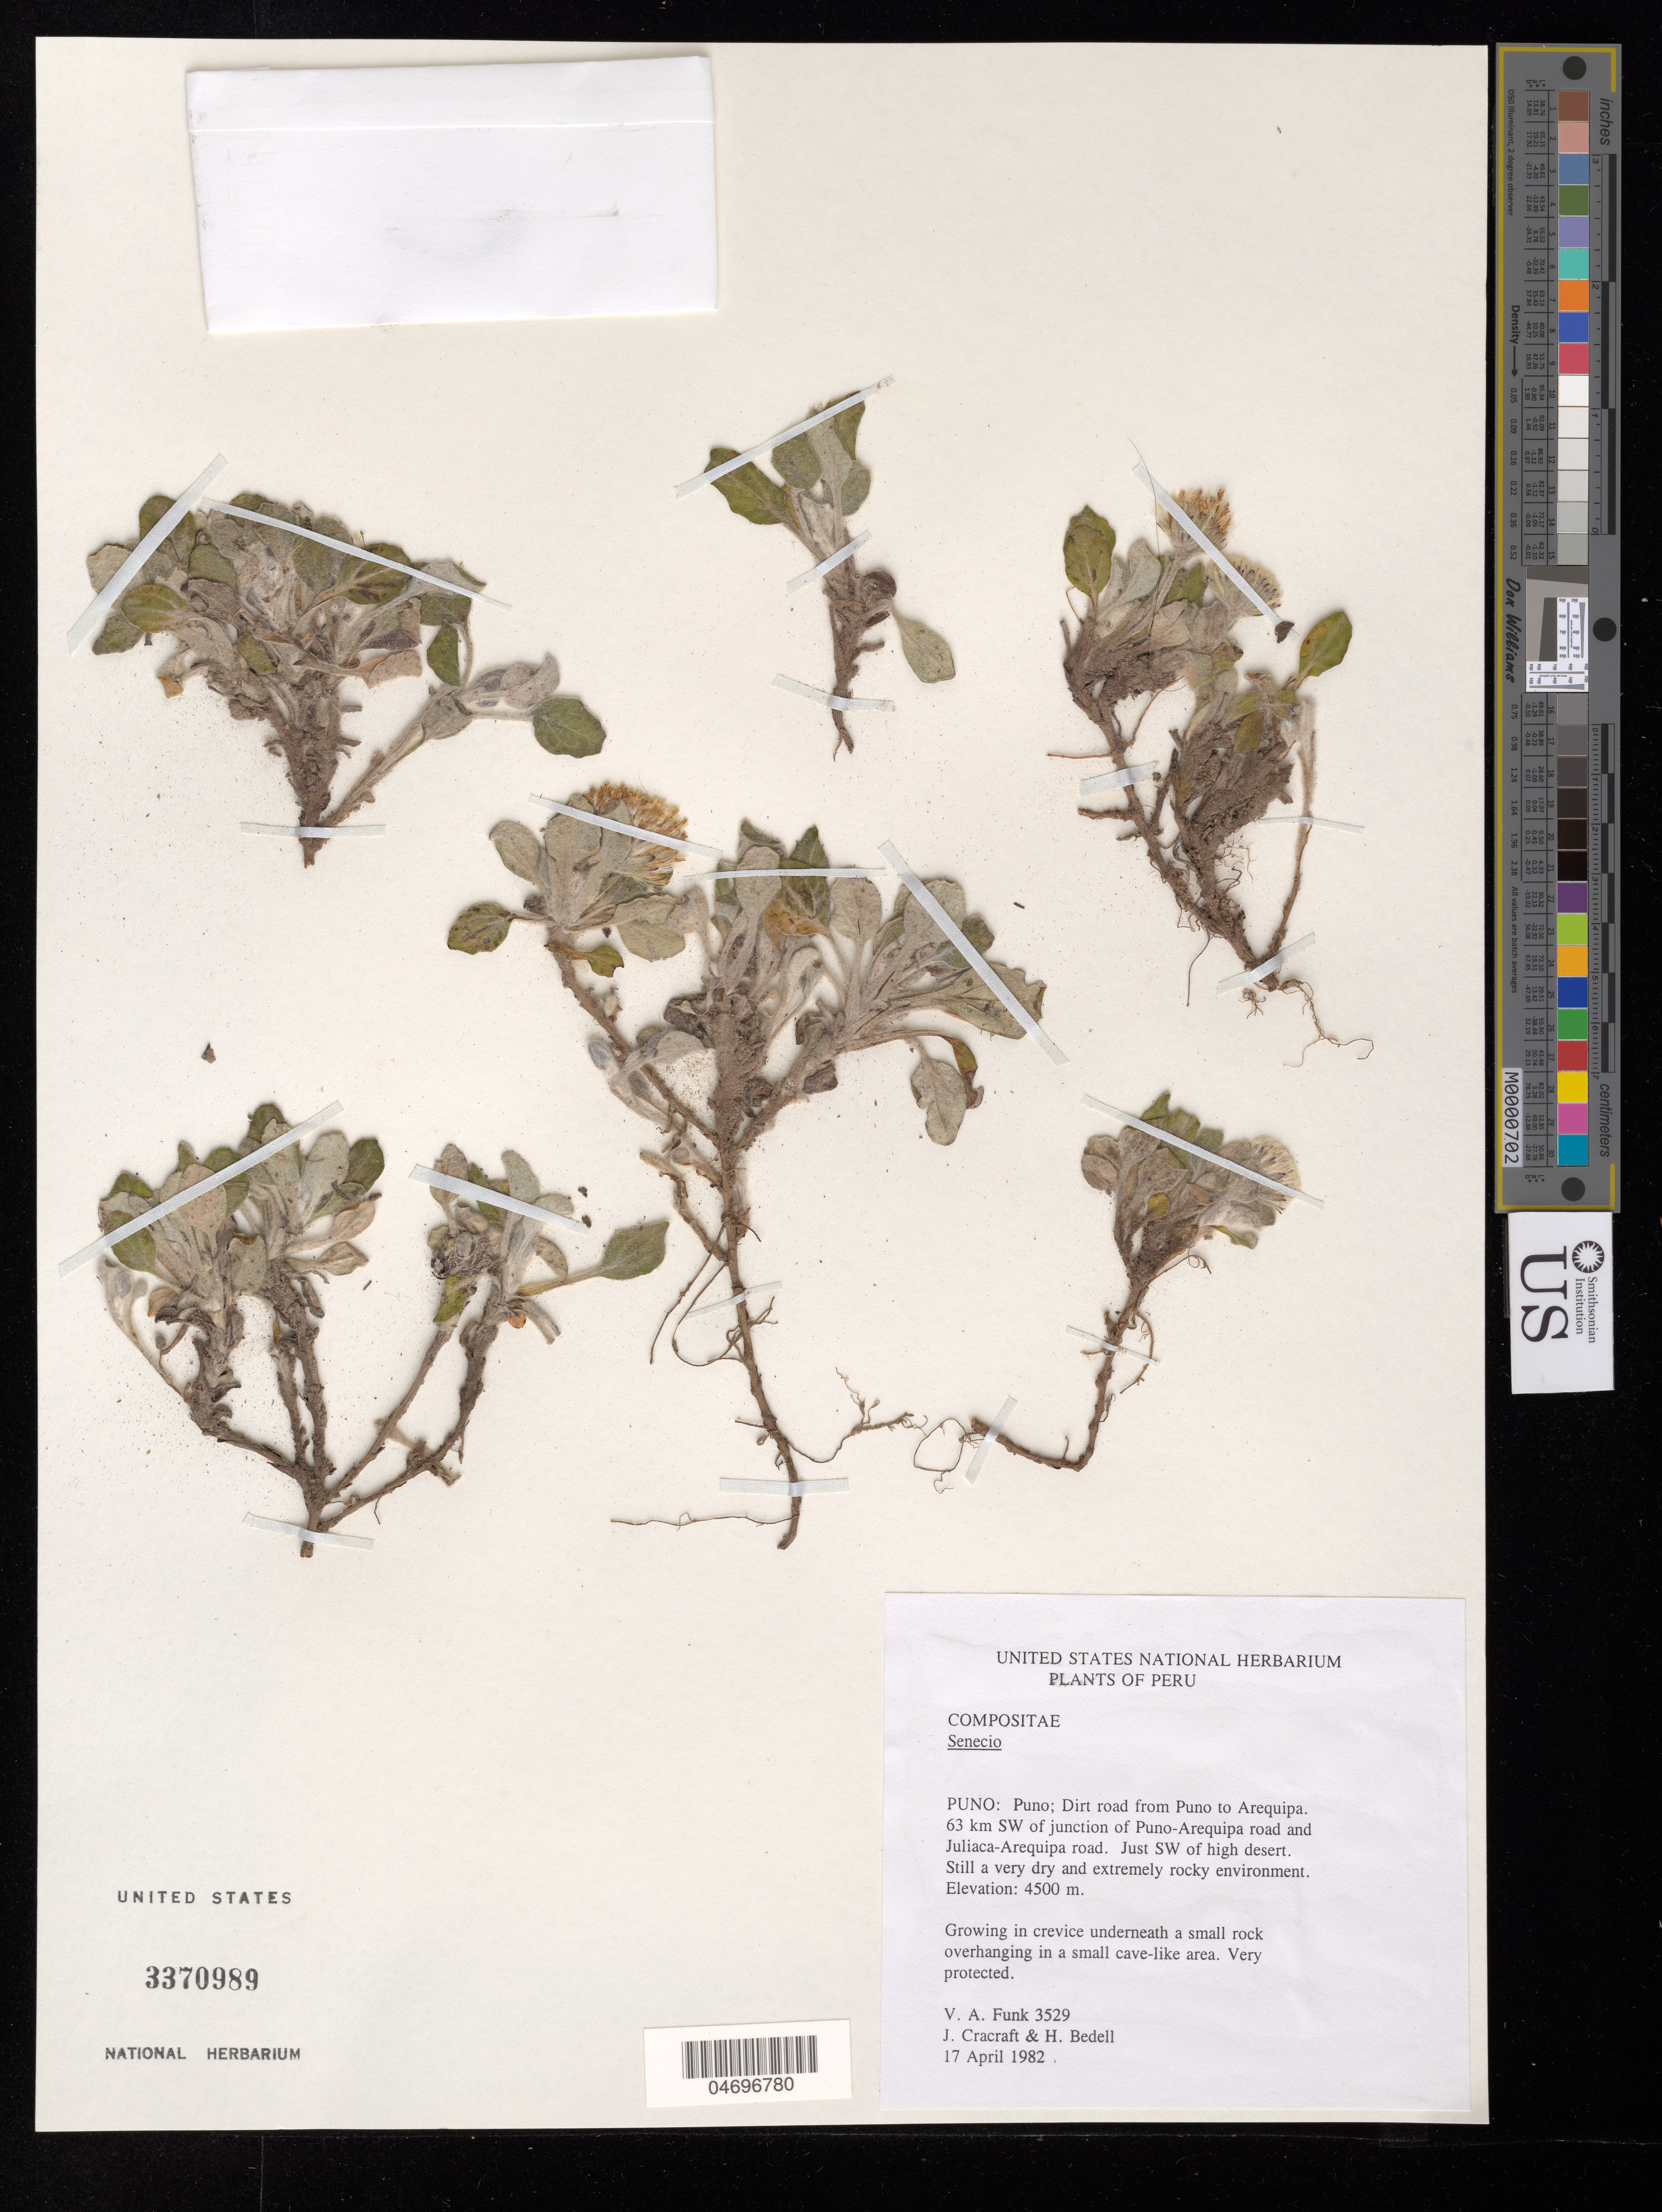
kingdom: Plantae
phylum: Tracheophyta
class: Magnoliopsida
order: Asterales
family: Asteraceae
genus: Senecio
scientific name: Senecio sp.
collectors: V. Funk, J. L. Cracraft & H. Bedell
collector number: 3529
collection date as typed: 4/17/1982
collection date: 1982-04-17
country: Peru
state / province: Puno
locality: Puno: Dirt road from Puno to Arequipa. 63 km SW of junction of Puno-Arequipa road and Juliaca-Arequipa road. Just SW of high desert.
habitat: Growing in crevice underneath a small rock overhanging in a small cave-like area. Very protected.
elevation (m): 4500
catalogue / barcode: US 3370989